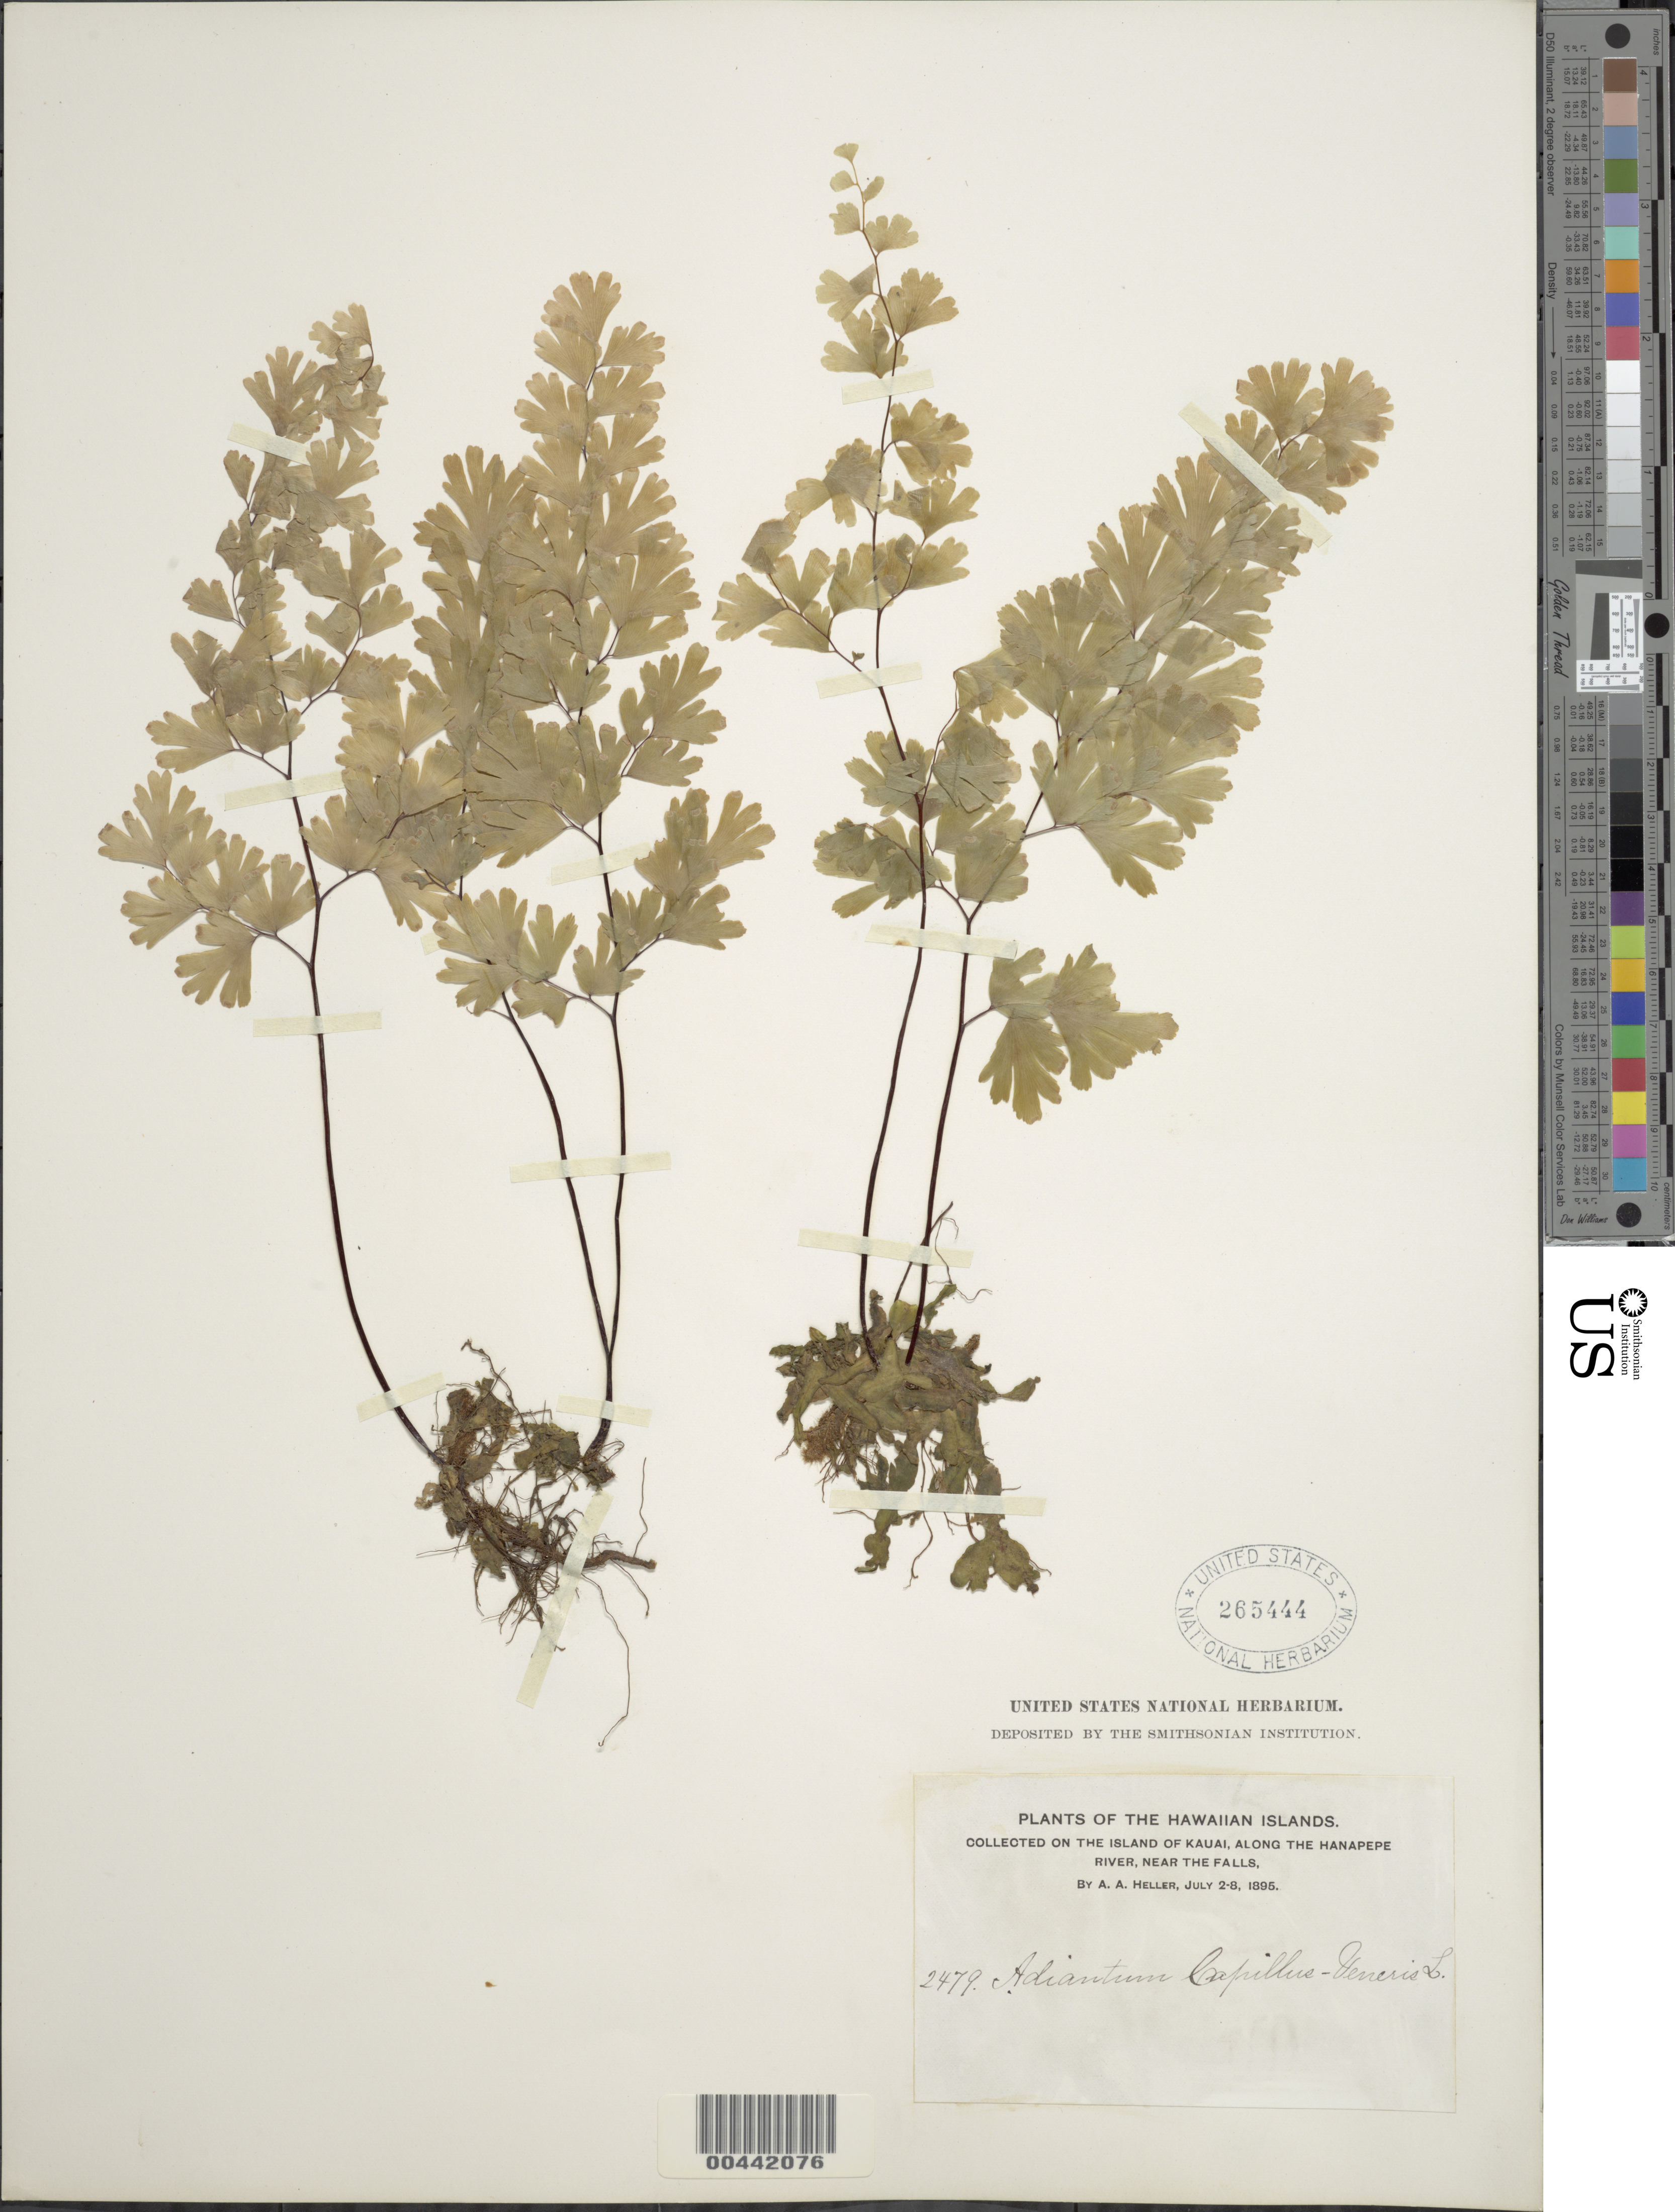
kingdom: Plantae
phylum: Tracheophyta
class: Polypodiopsida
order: Polypodiales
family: Pteridaceae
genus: Adiantum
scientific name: Adiantum capillus-veneris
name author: L.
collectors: A. A. Heller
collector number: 2479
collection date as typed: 2 Jul 1895 to 8 Jul 1895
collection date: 1895-07-02/1895-07-08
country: United States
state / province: Hawaii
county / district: Kauai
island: Kaua'i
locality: Along the Hanapepe River, near the falls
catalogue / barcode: US 265444